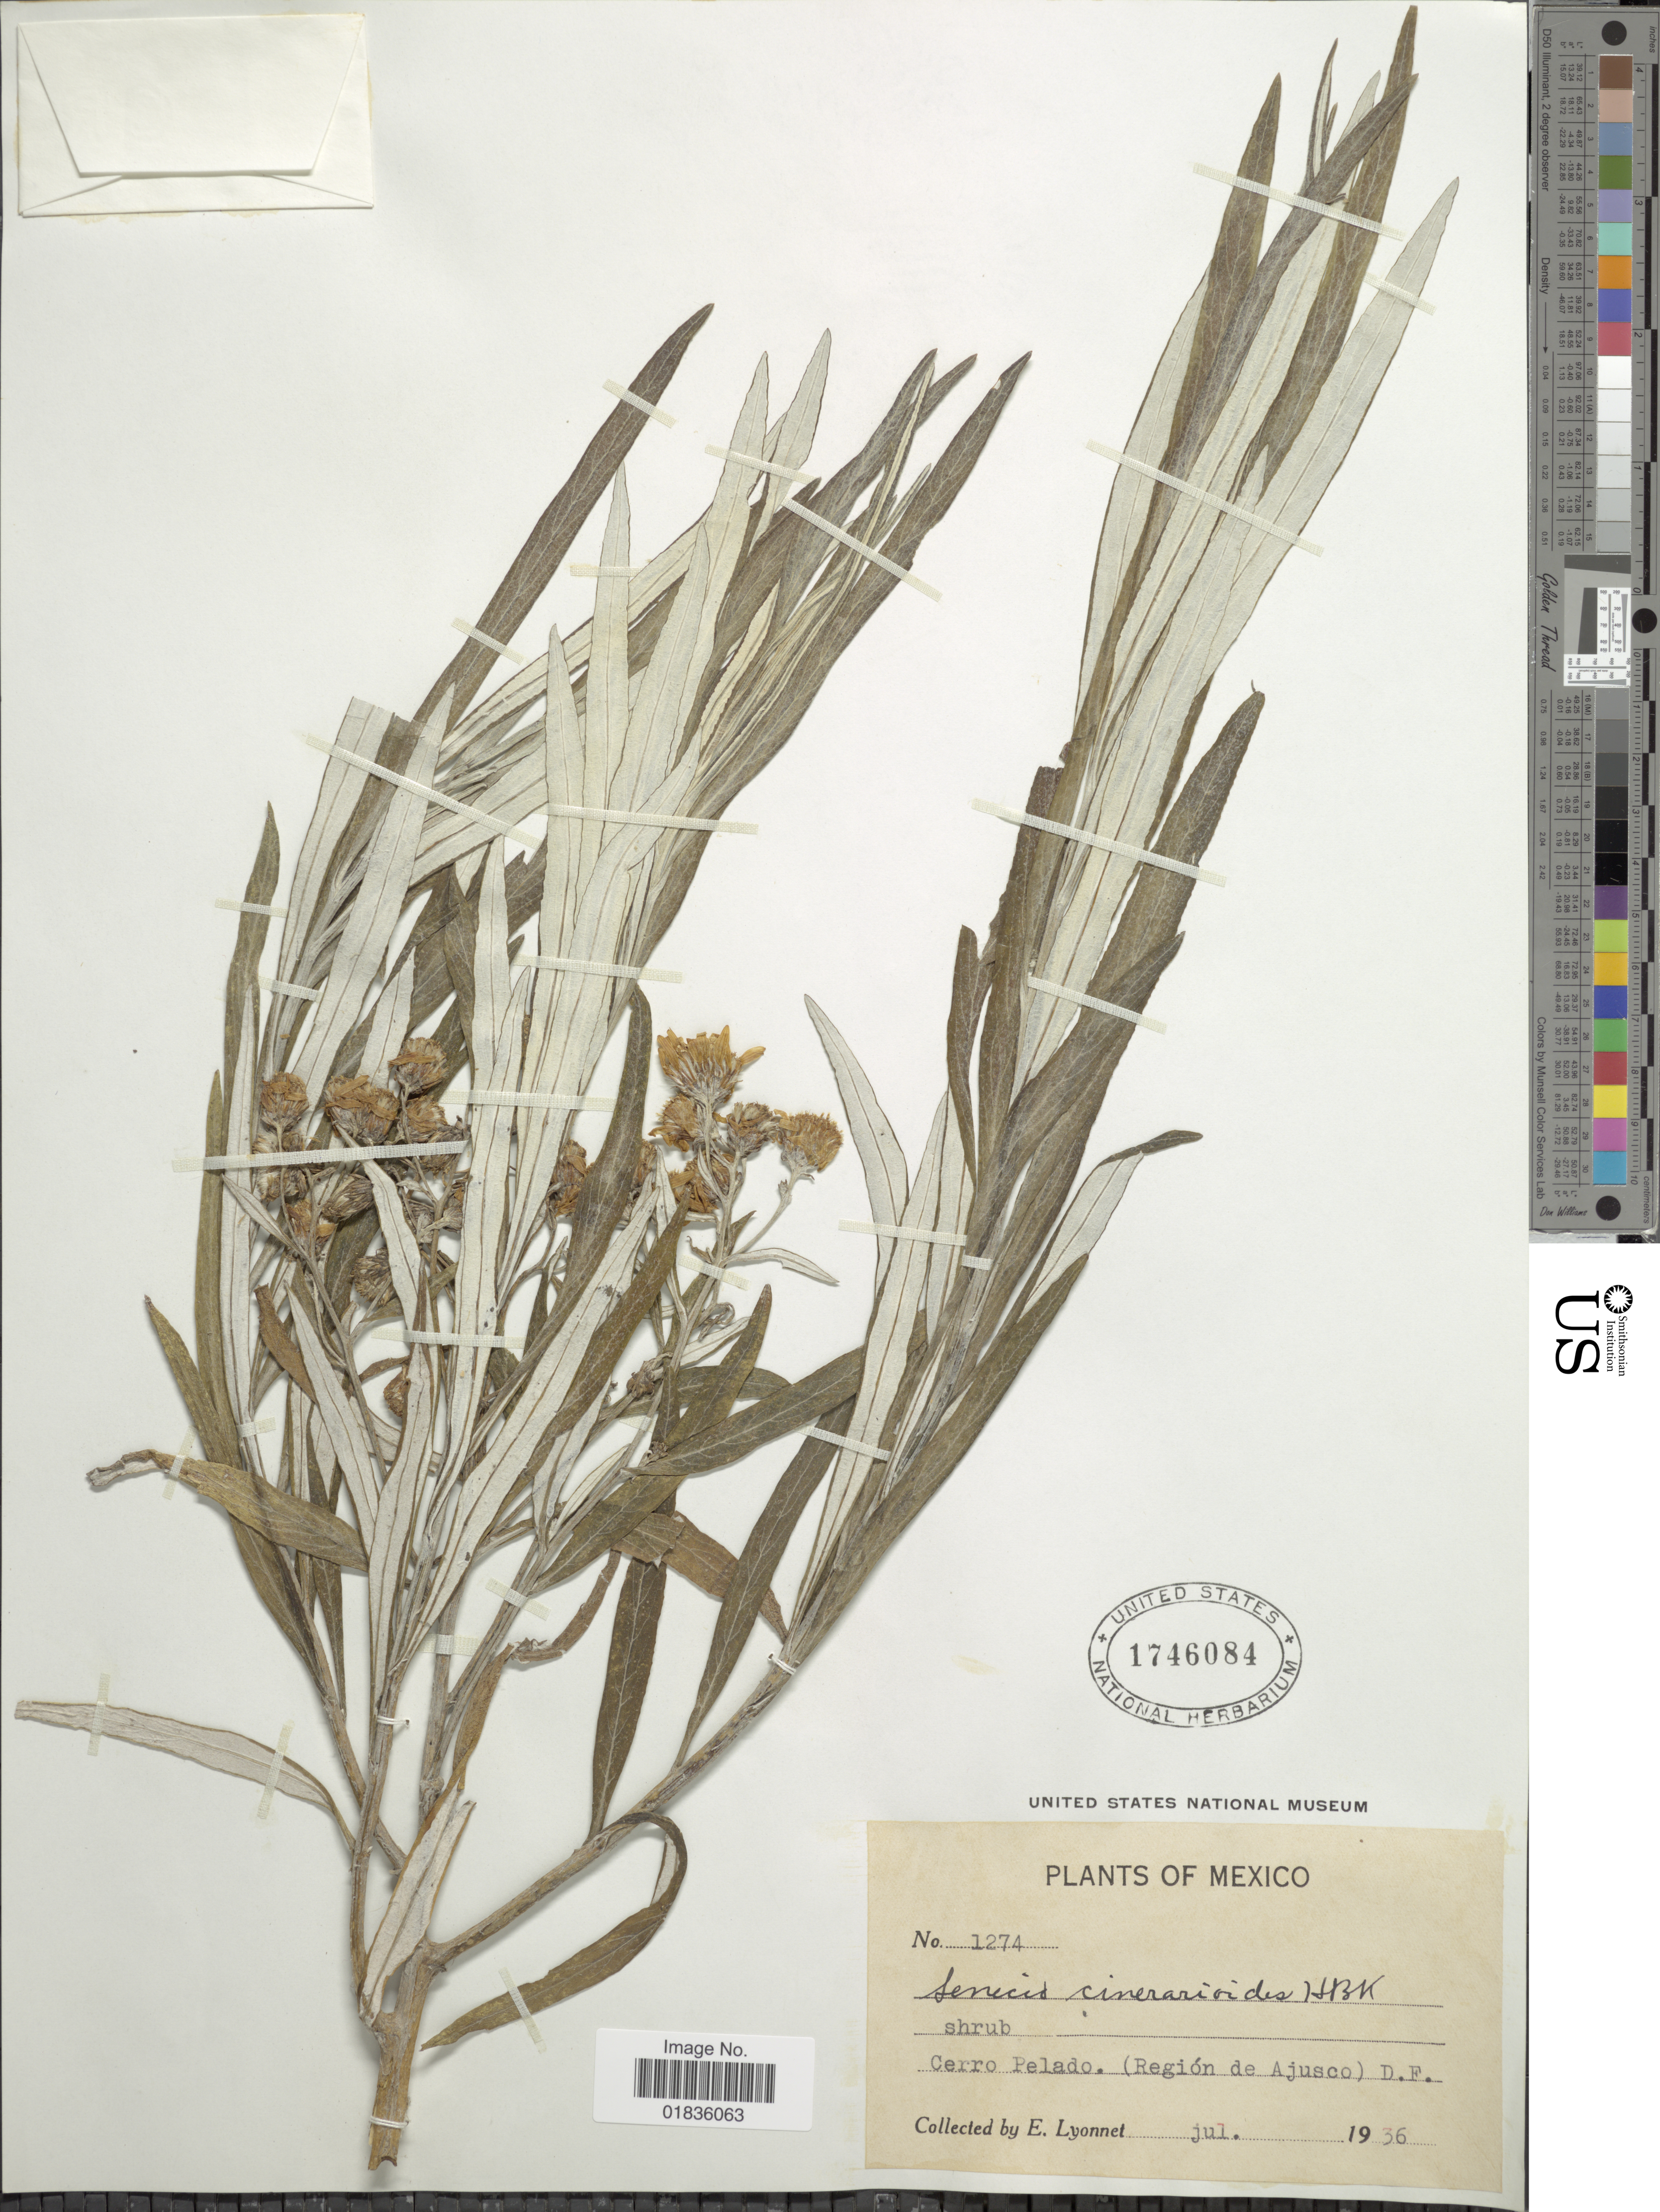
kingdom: Plantae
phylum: Tracheophyta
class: Magnoliopsida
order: Asterales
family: Asteraceae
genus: Senecio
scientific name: Senecio cinerarioides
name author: Kunth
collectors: E. Lyonnet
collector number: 1274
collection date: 1936-07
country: Mexico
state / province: Distrito Federal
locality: Cerro Pelado (Region de Ajusco).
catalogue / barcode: US 1746084